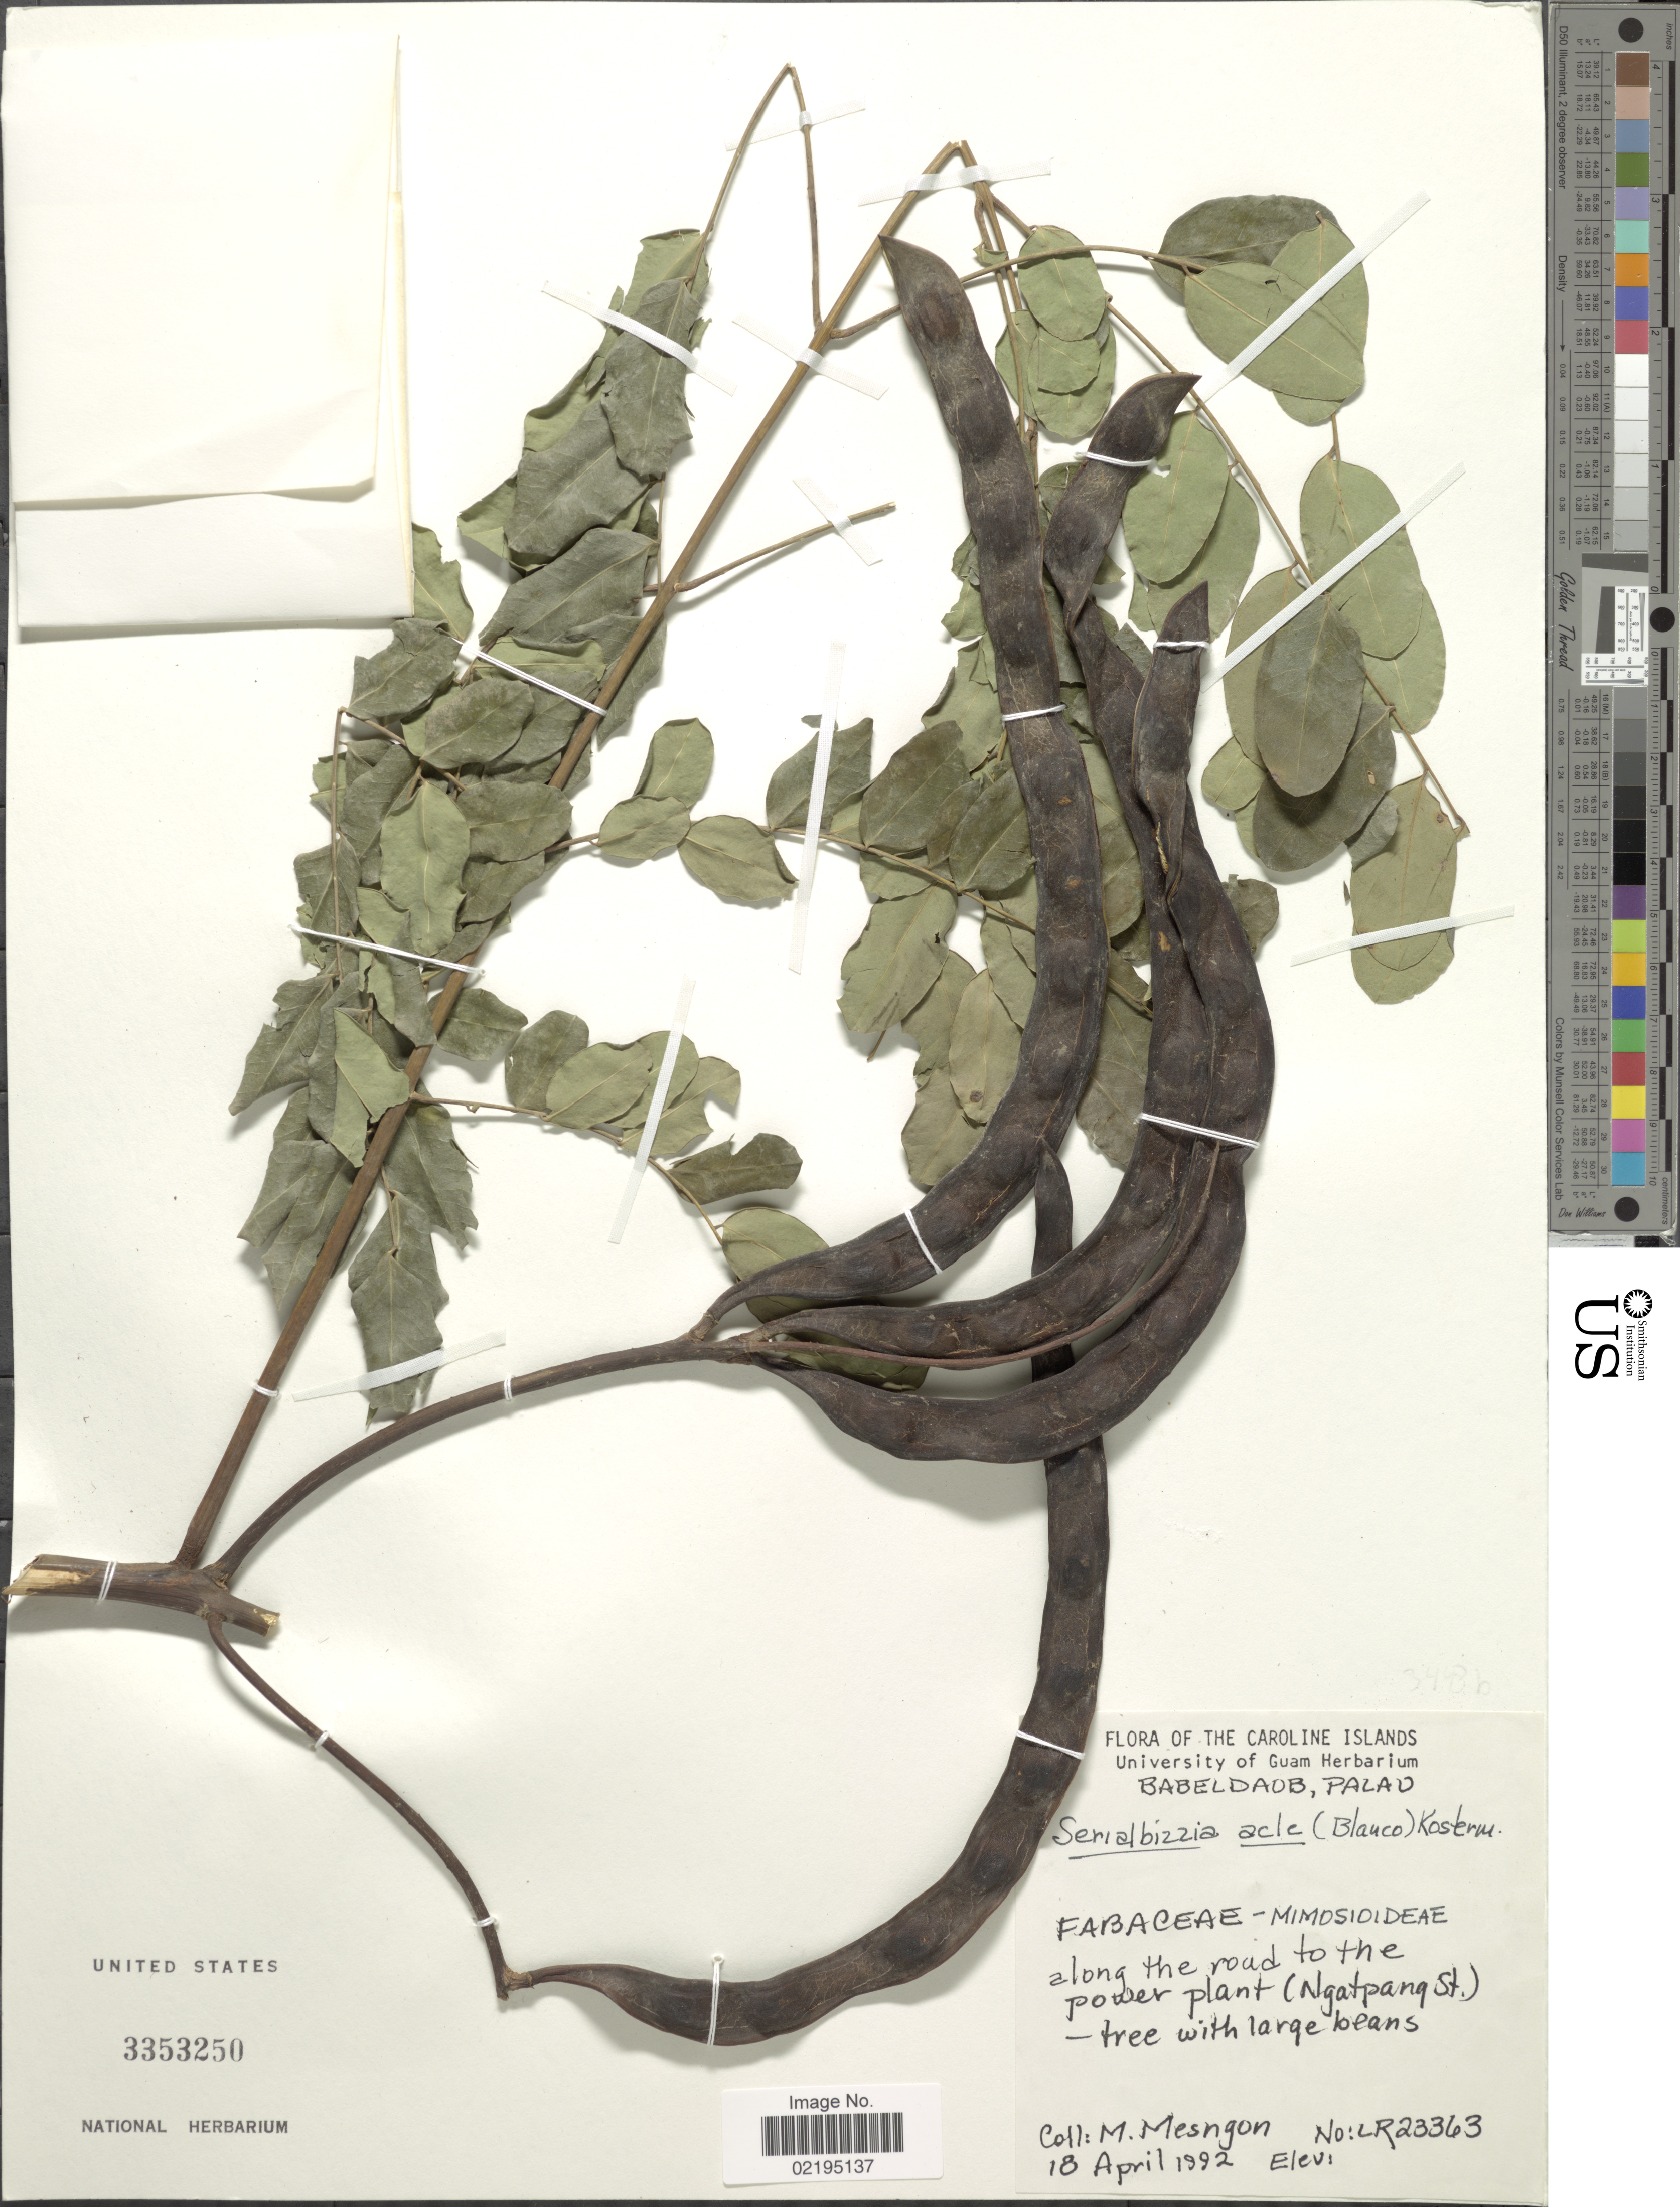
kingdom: Plantae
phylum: Tracheophyta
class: Magnoliopsida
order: Fabales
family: Fabaceae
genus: Albizia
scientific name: Albizia acle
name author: (Blanco) Merr.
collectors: M. Mesngon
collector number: LR 23363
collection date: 1992-04-18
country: Palau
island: Oreor [Koror]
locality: Babeldap, Palau, along the road to the power plant (Ngatpang St.).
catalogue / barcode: US 3353250